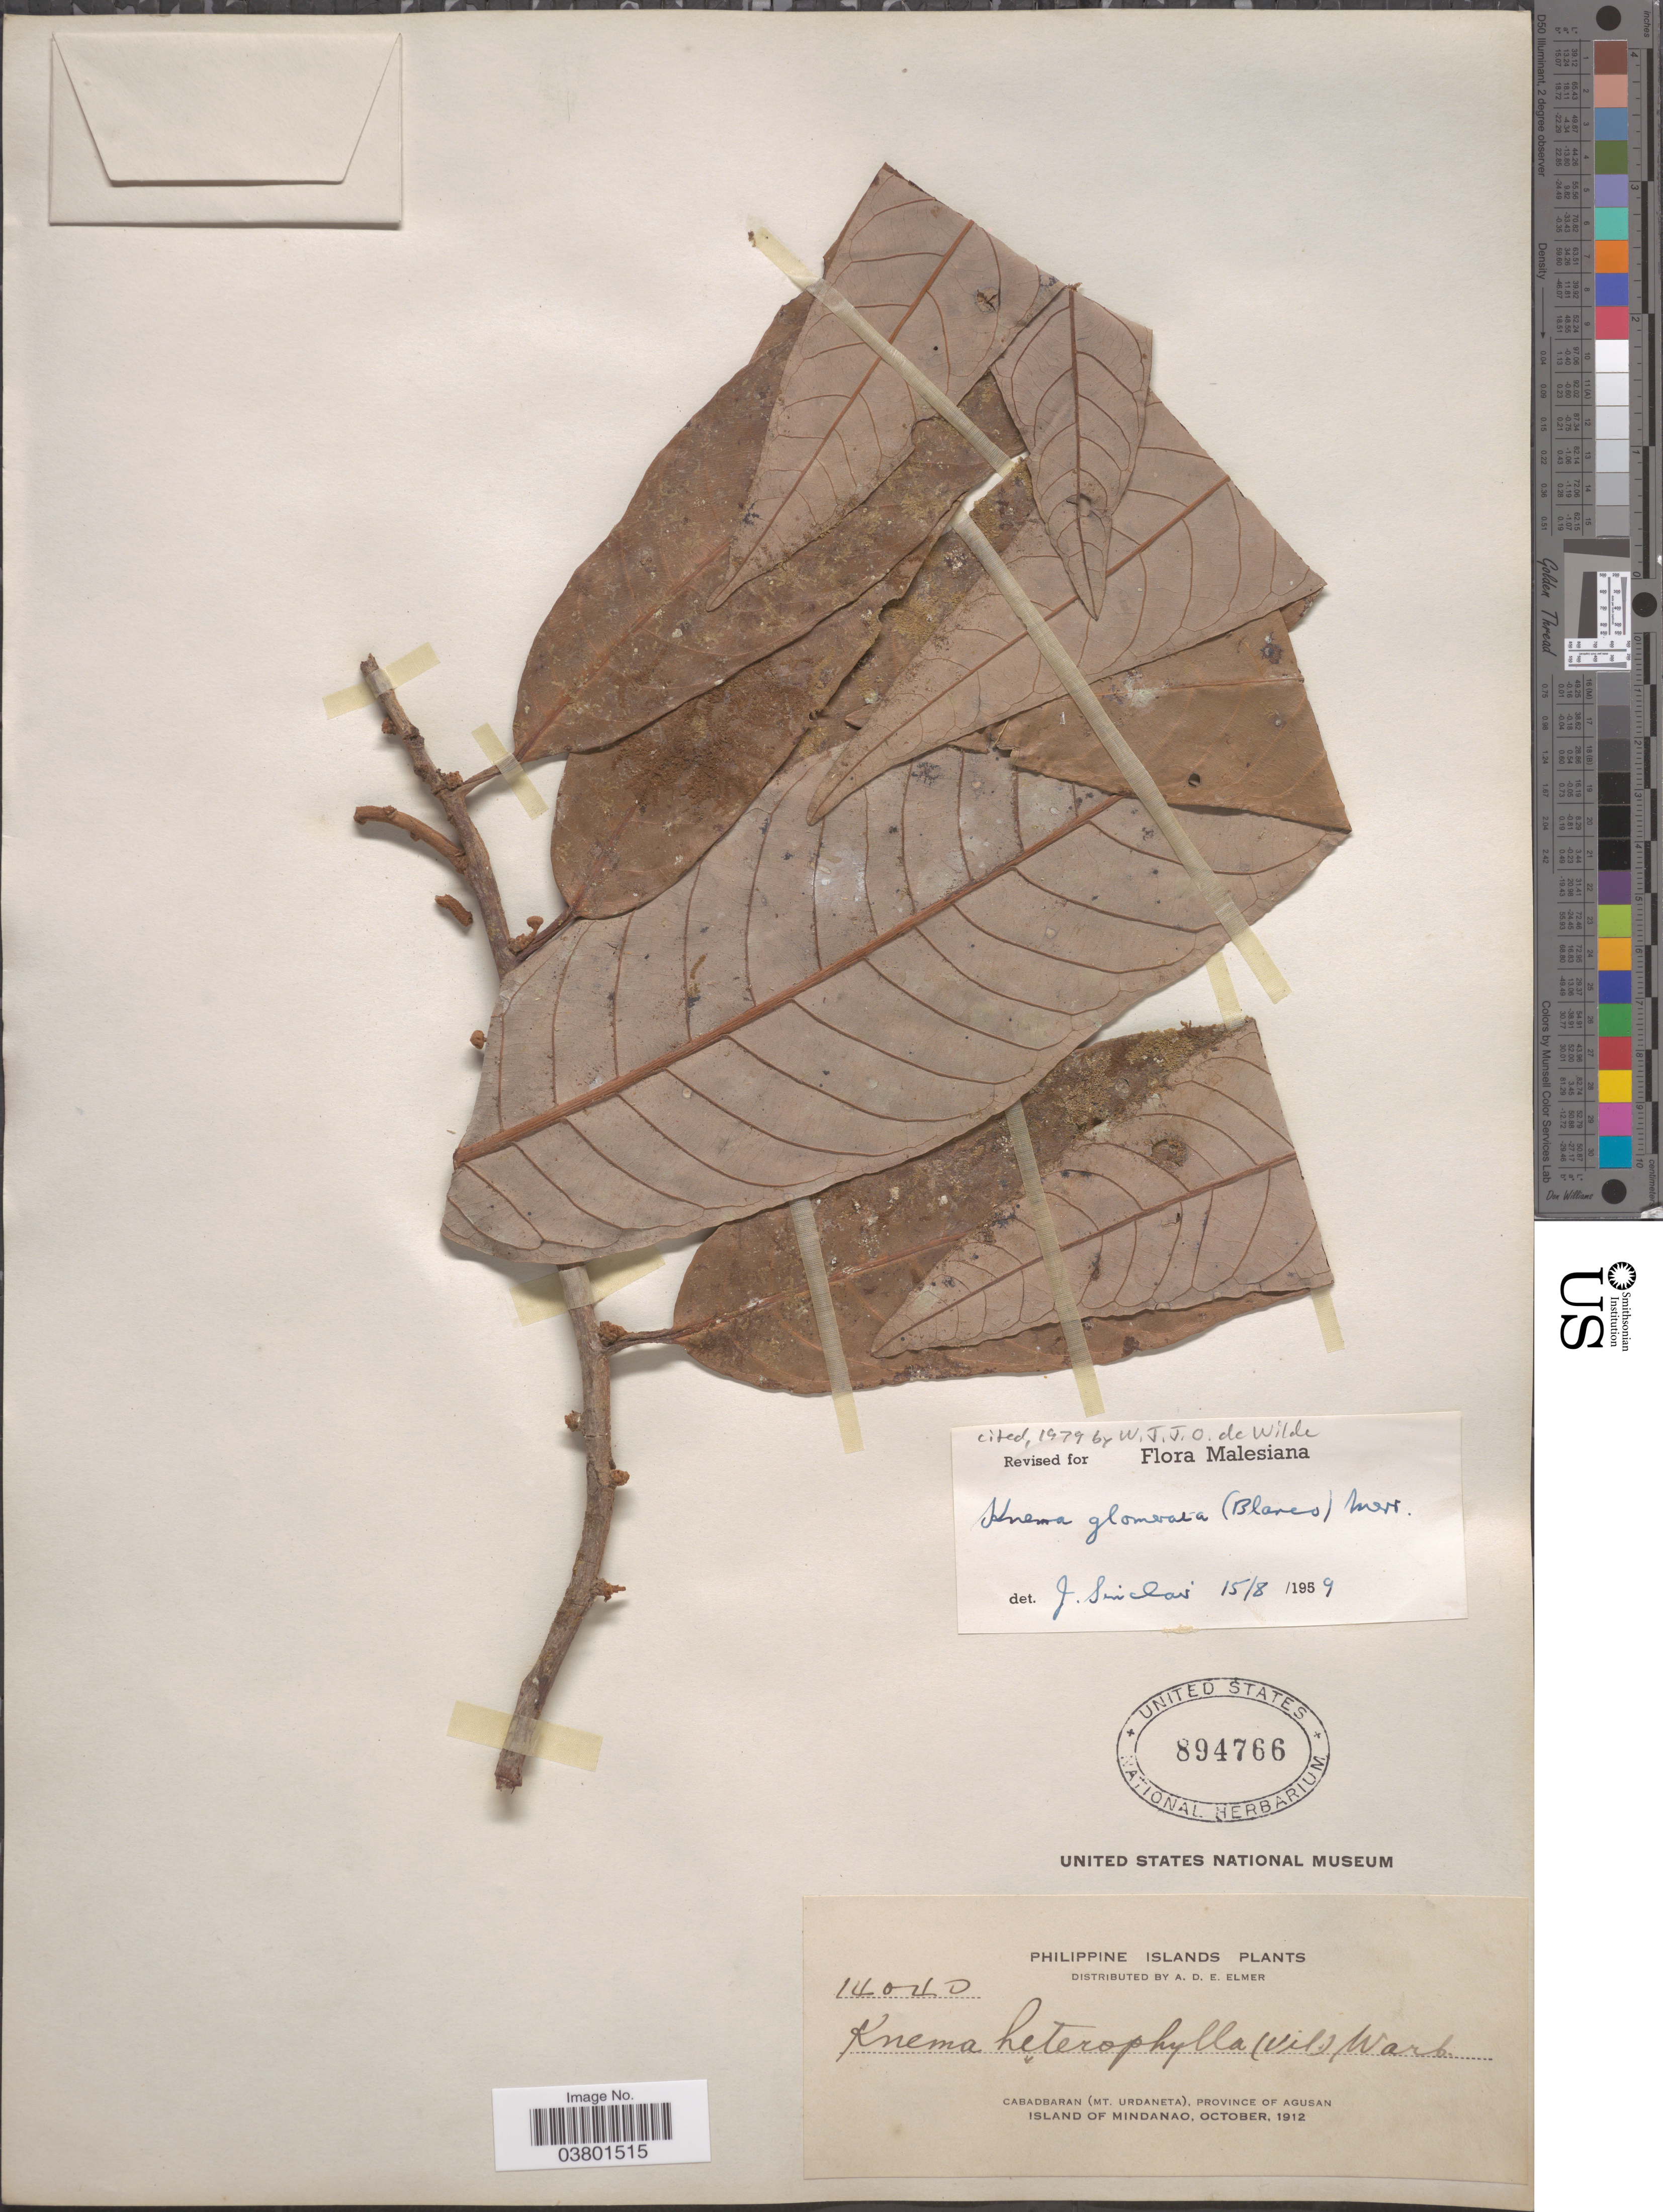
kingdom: Plantae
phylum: Tracheophyta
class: Magnoliopsida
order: Magnoliales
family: Myristicaceae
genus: Knema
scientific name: Knema glomerata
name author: (Blanco) Merr.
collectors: A. D. E. Elmer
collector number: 14040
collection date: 1912-10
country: Philippines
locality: Philippine Islands. Cabadbaran (Mt. Urdaneta), Province of Agusan. Island of Mindanao.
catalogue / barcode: US 894766